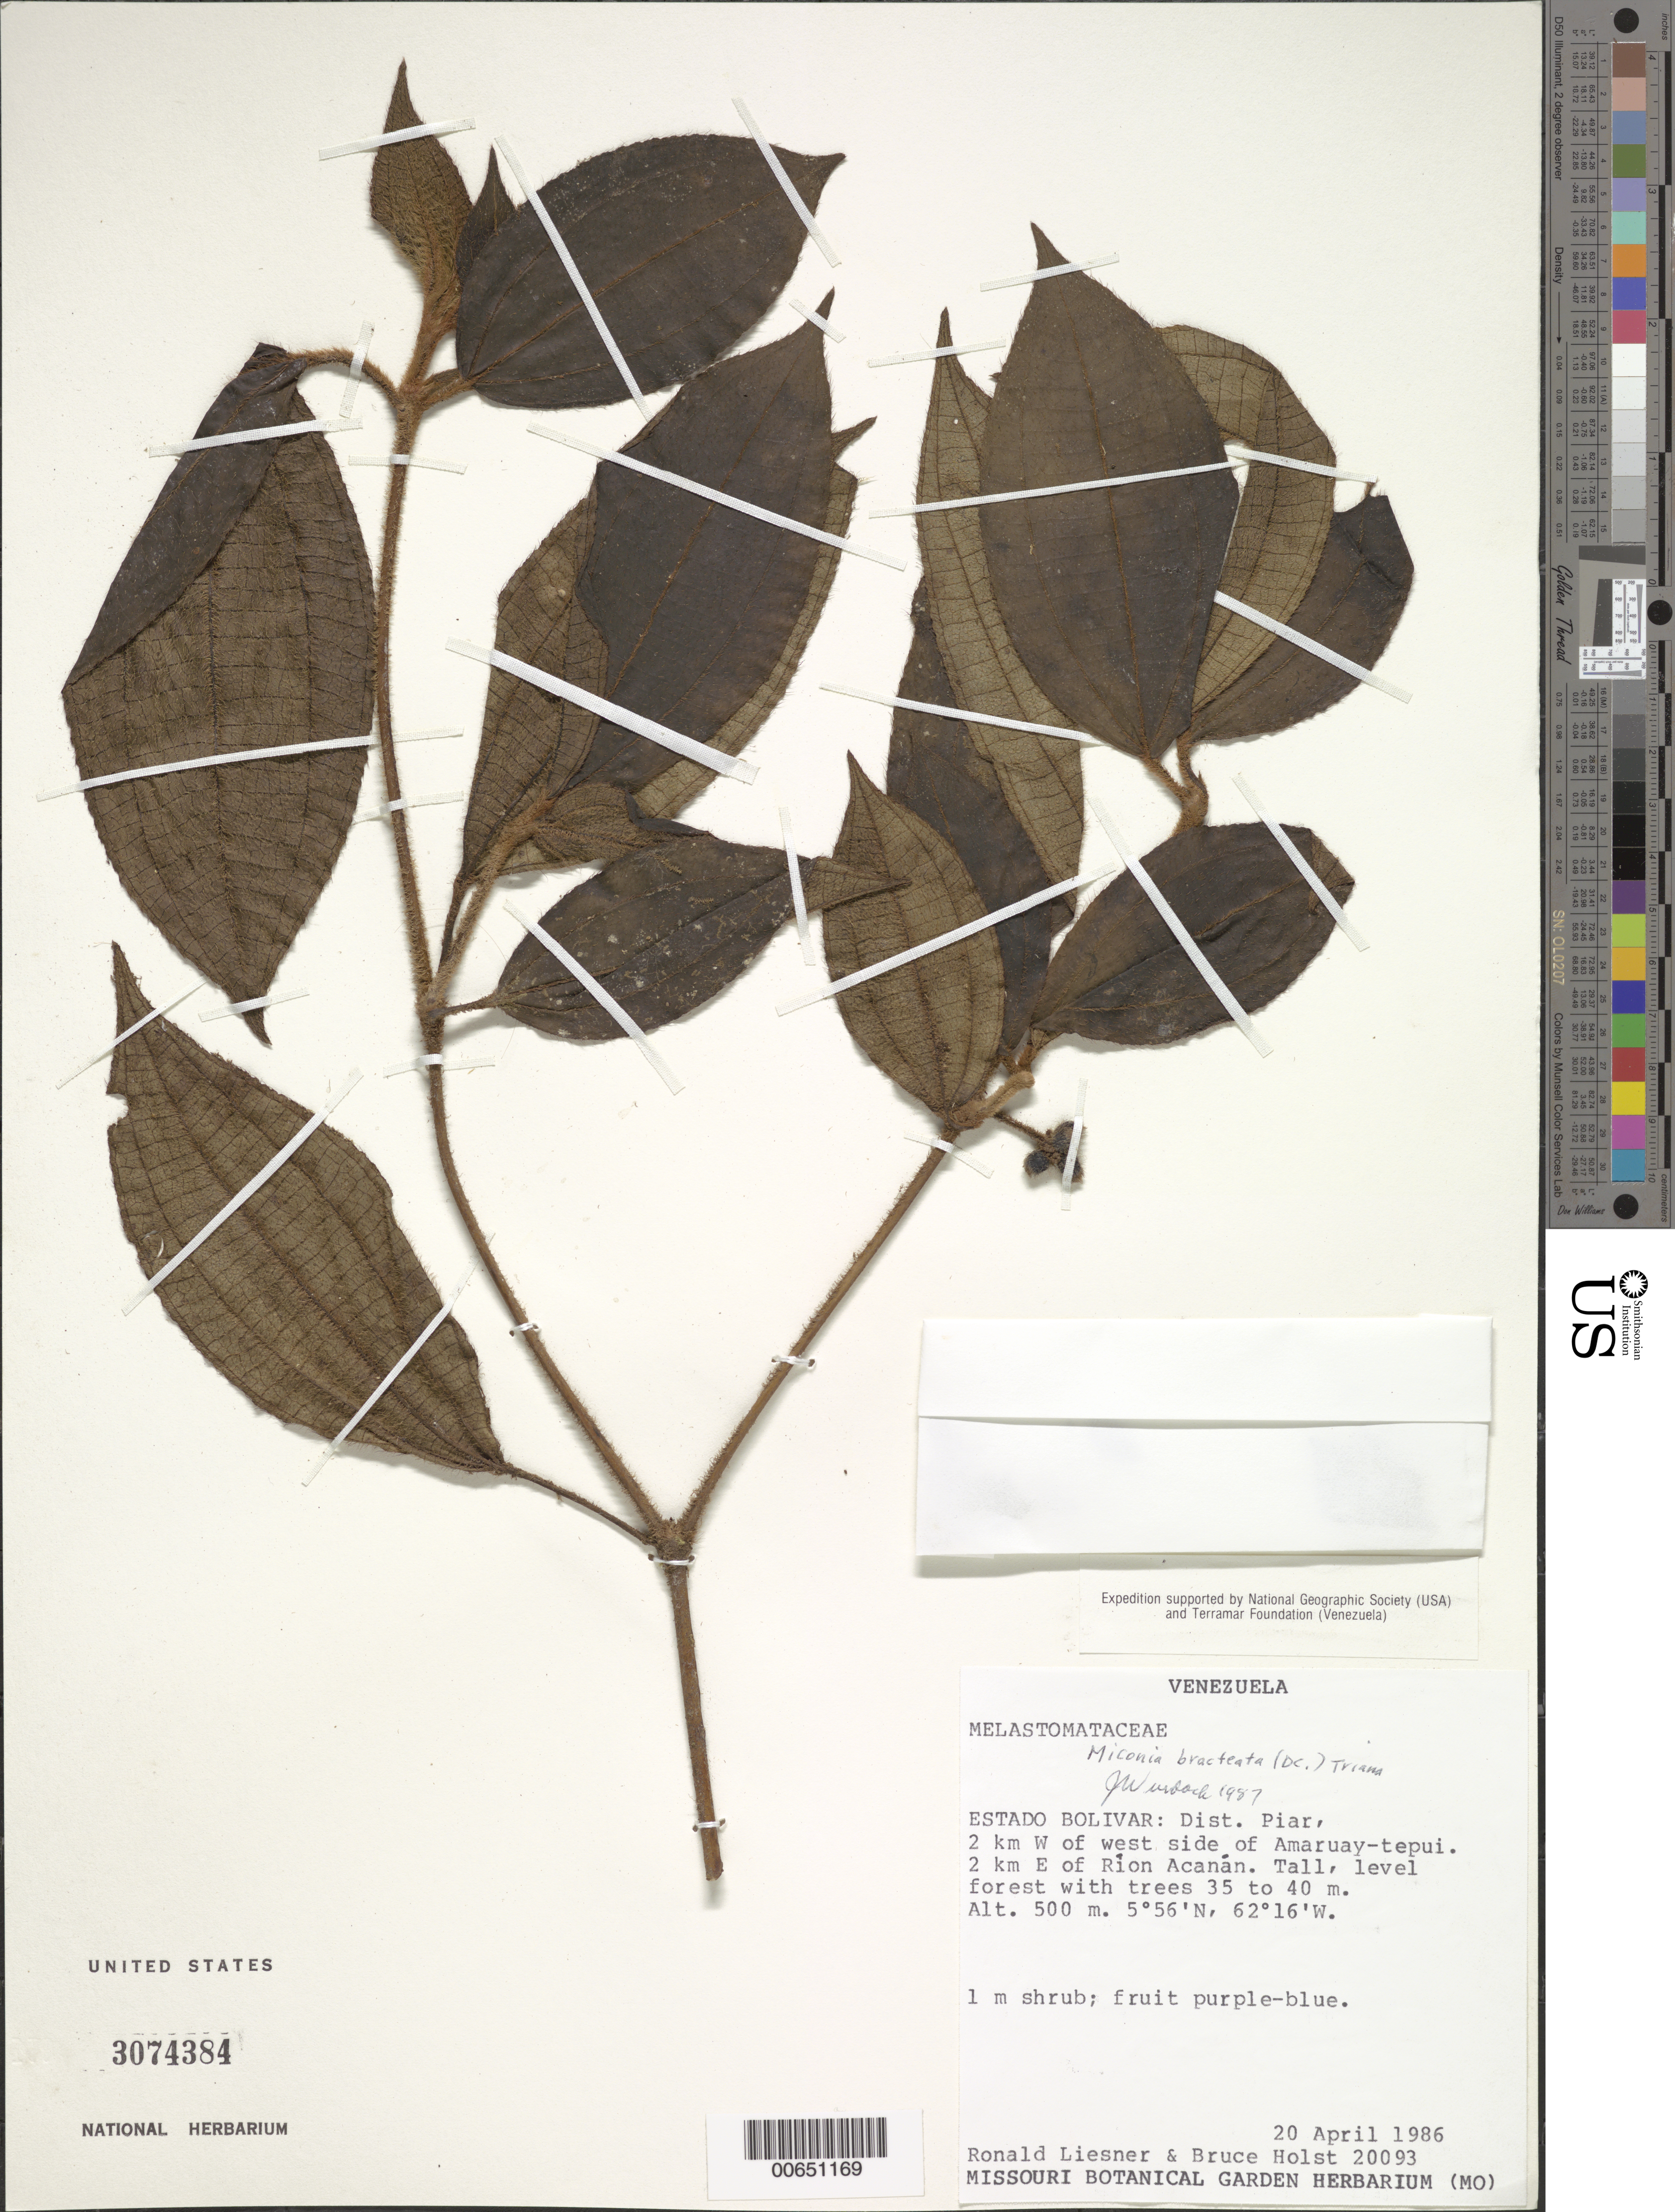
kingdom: Plantae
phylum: Tracheophyta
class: Magnoliopsida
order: Myrtales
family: Melastomataceae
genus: Miconia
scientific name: Miconia bracteata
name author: (DC.) Triana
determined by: Wurdack, John J., (US), US (UNITED STATES)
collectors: R. L. Liesner & B. Holst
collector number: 20093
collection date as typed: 20-Apr-86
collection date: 1986-04-20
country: Venezuela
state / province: Bolívar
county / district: Piar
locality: Amaruay-tepuí, 2 km W of west side; 2 km E of Ríon Acanan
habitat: Tall, level forest with trees 35 to 40m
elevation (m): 500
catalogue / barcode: US 3074384